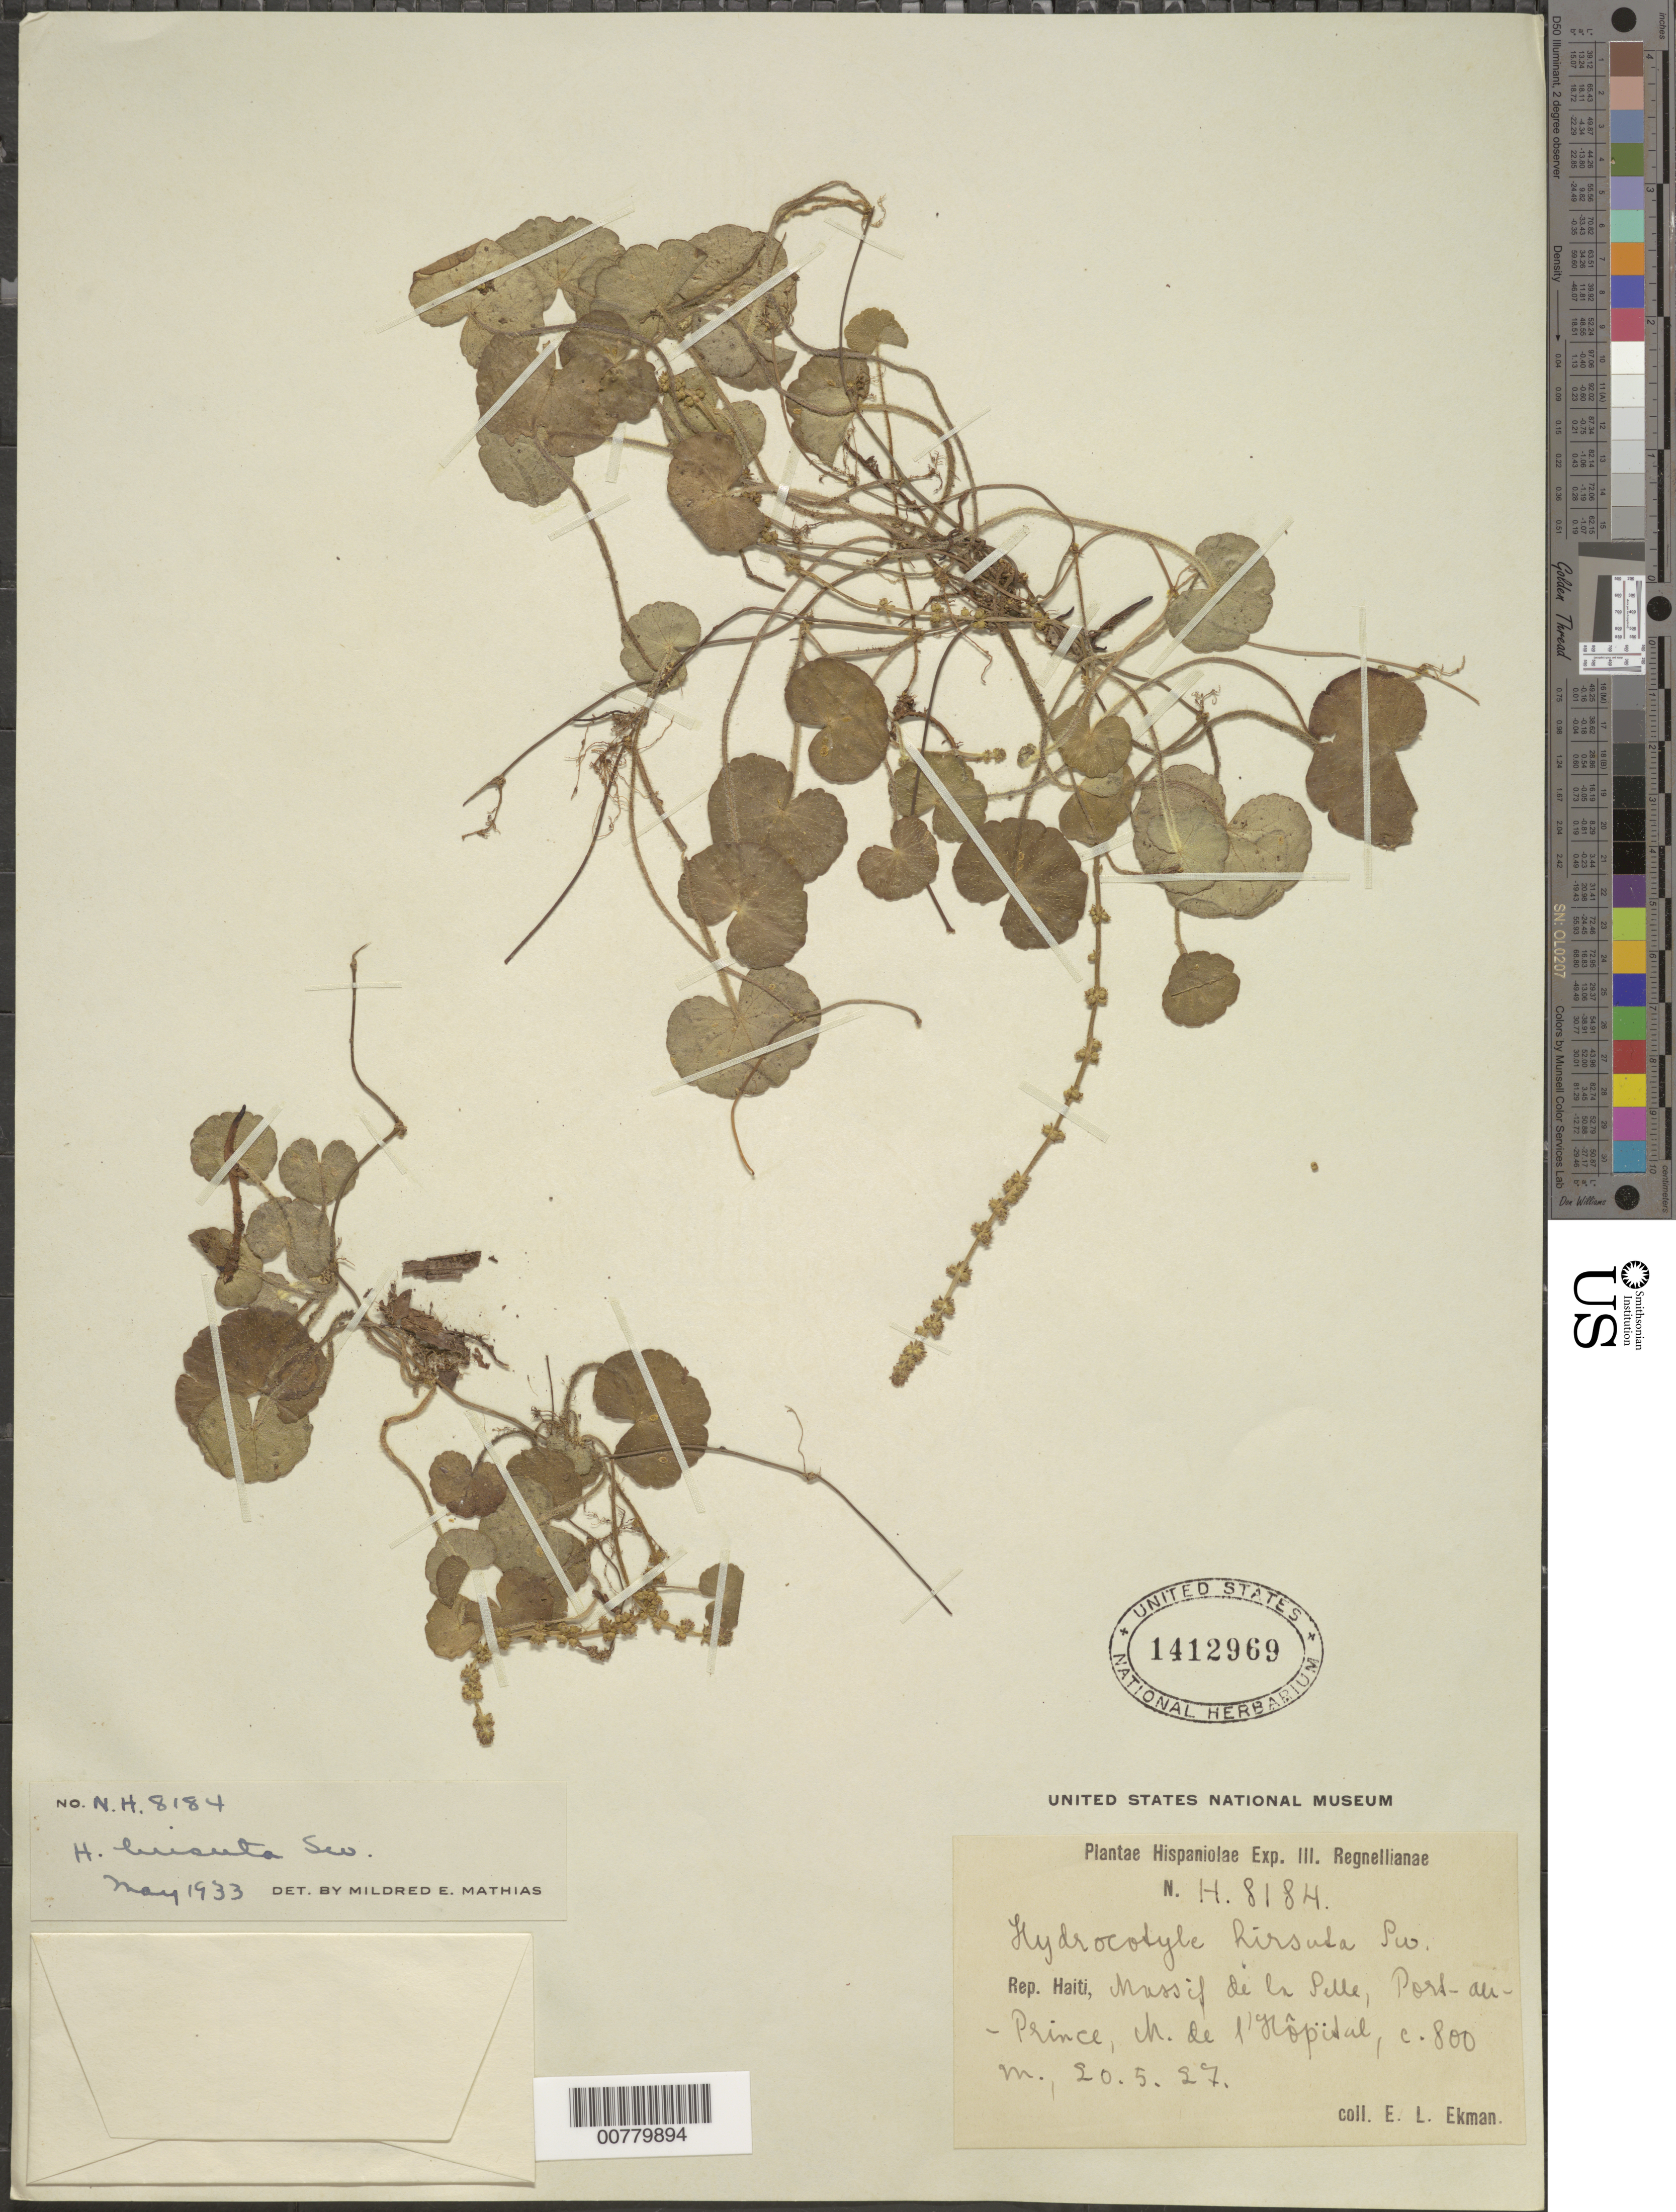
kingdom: Plantae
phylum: Tracheophyta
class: Magnoliopsida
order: Apiales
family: Araliaceae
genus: Hydrocotyle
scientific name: Hydrocotyle hirsuta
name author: Sw.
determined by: Mathias, M. E.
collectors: E. L. Ekman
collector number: H 8184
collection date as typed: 20 May 1927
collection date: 1927-05-20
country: Haiti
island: Hispaniola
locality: Massif de la Selle, Port-au-Prince, M. de l'Hôpital.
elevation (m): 800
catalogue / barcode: US 1412969